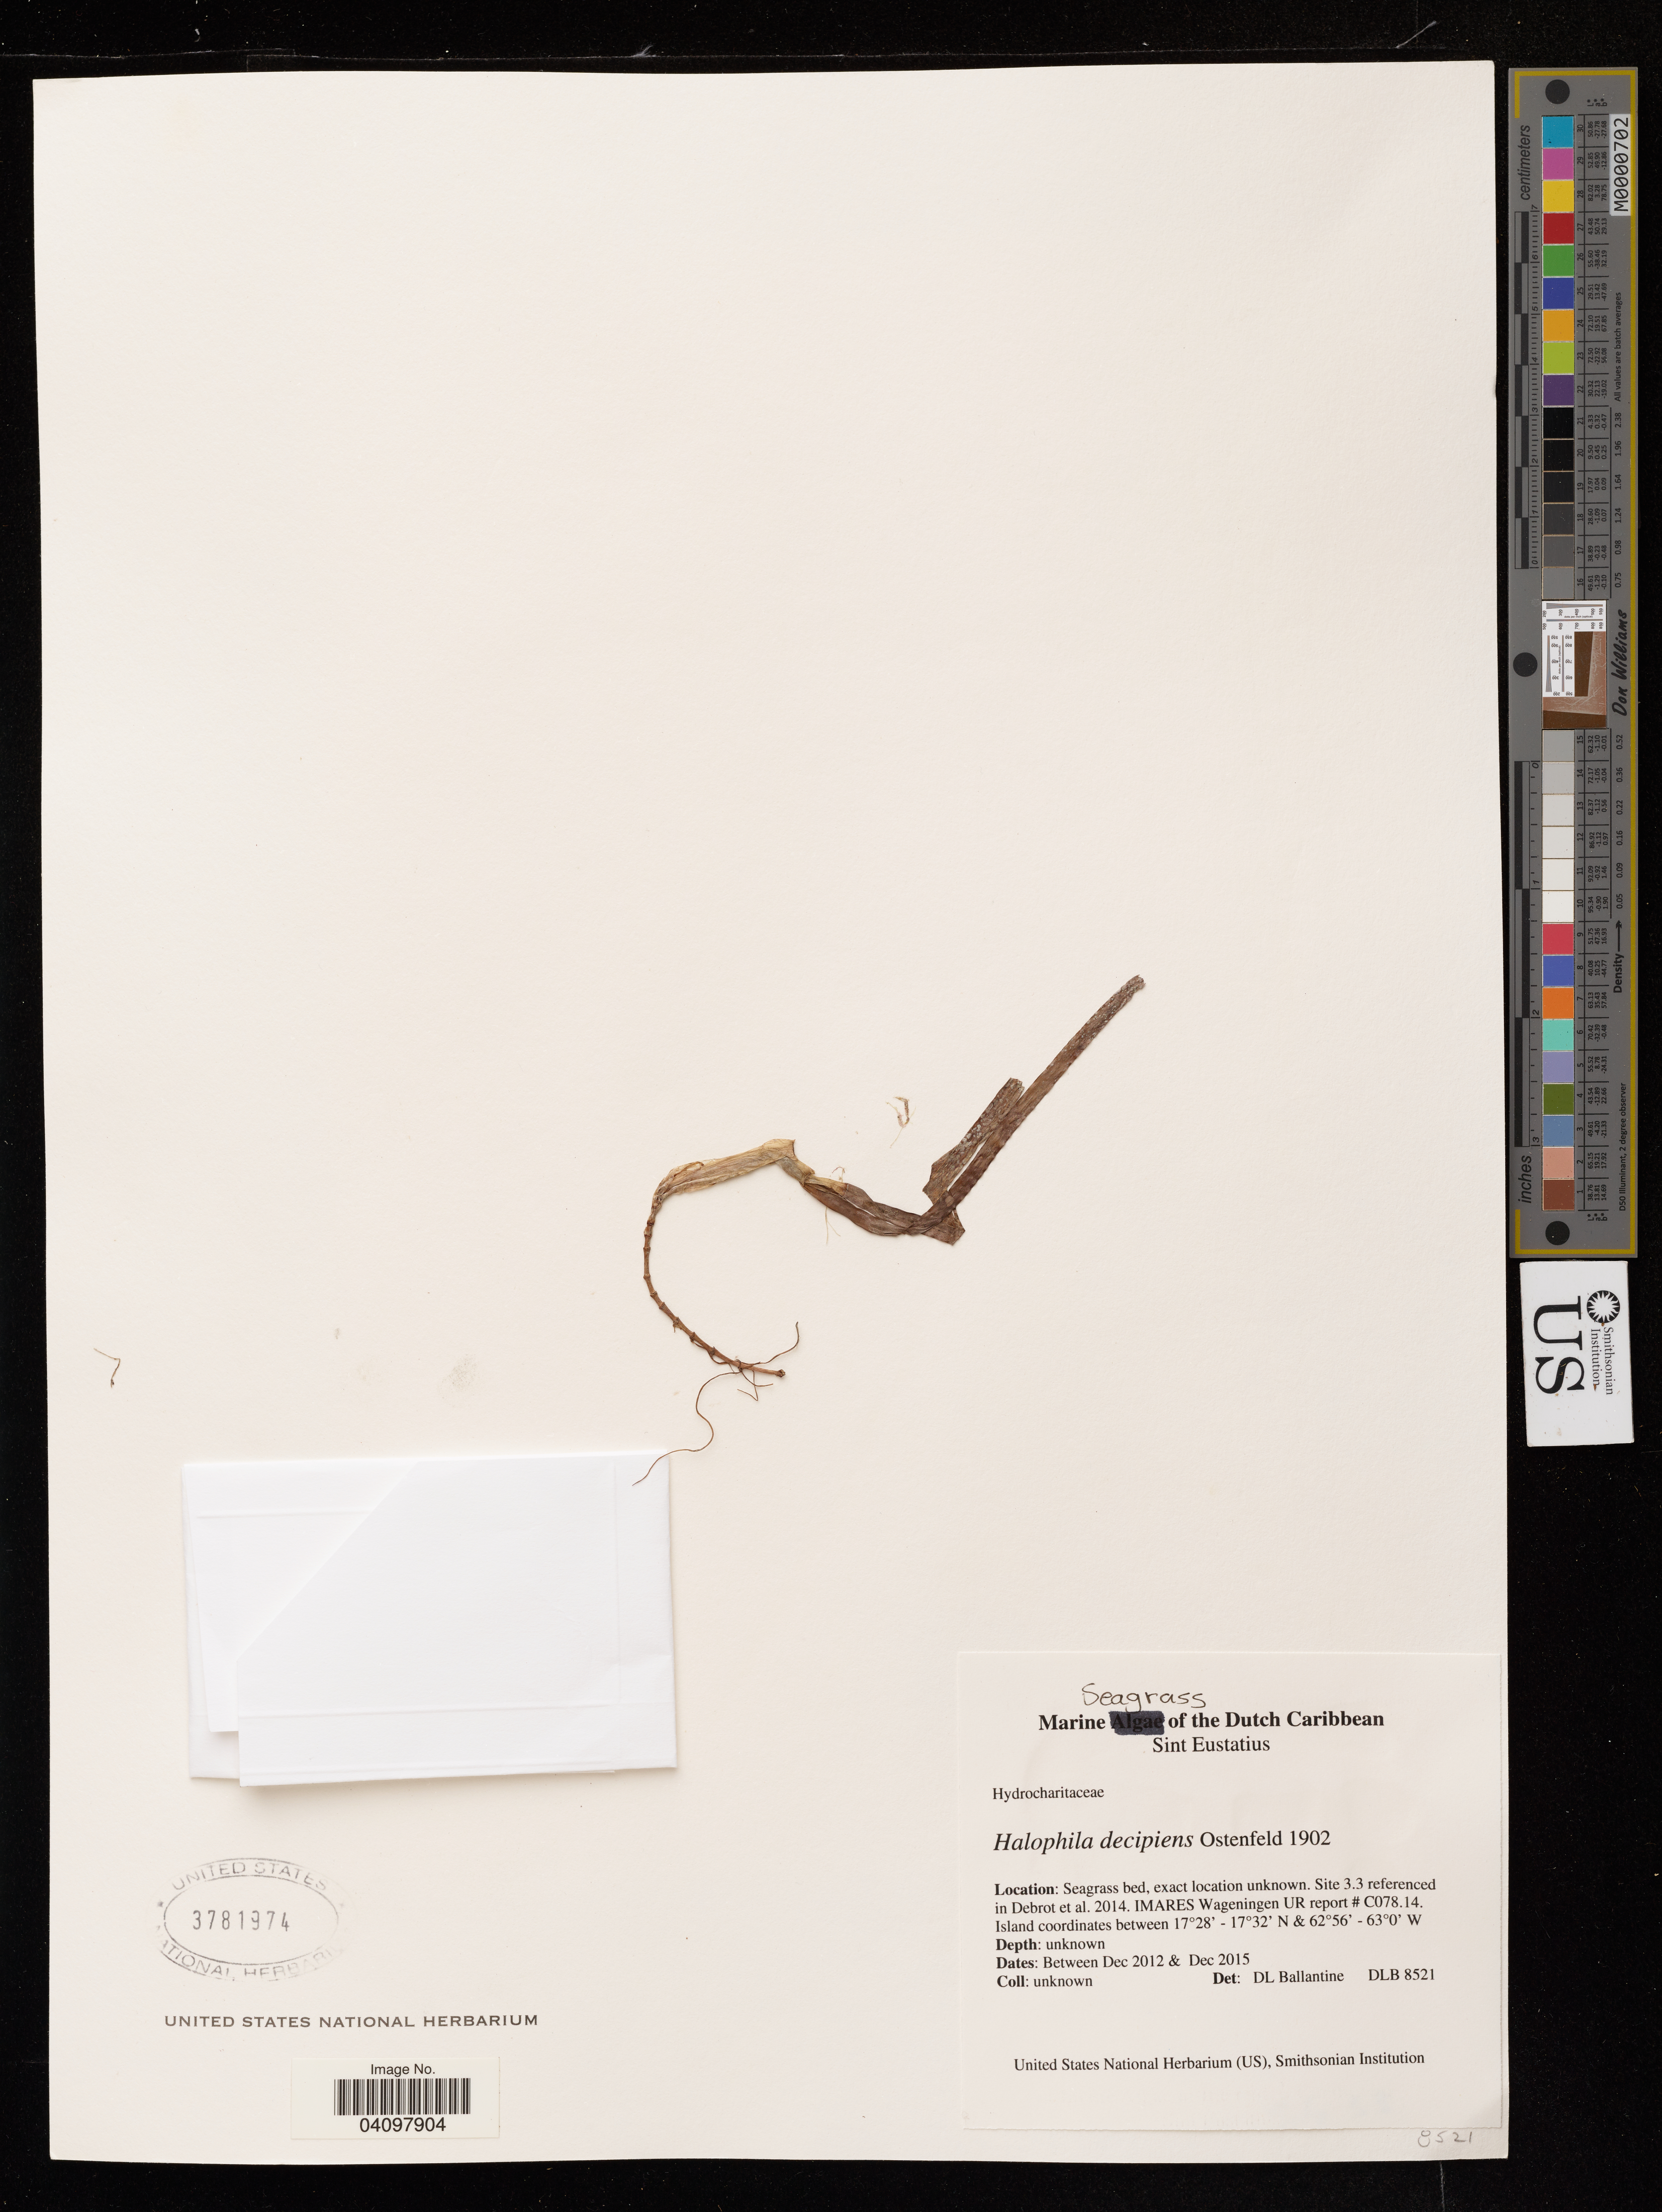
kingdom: Plantae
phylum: Tracheophyta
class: Liliopsida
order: Alismatales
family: Hydrocharitaceae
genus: Halophila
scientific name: Halophila decipiens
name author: Ostenf.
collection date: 2012-12/2015-12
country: Netherlands Antilles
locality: Sint Eustatius. Exact location unkown.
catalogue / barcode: US 3781974